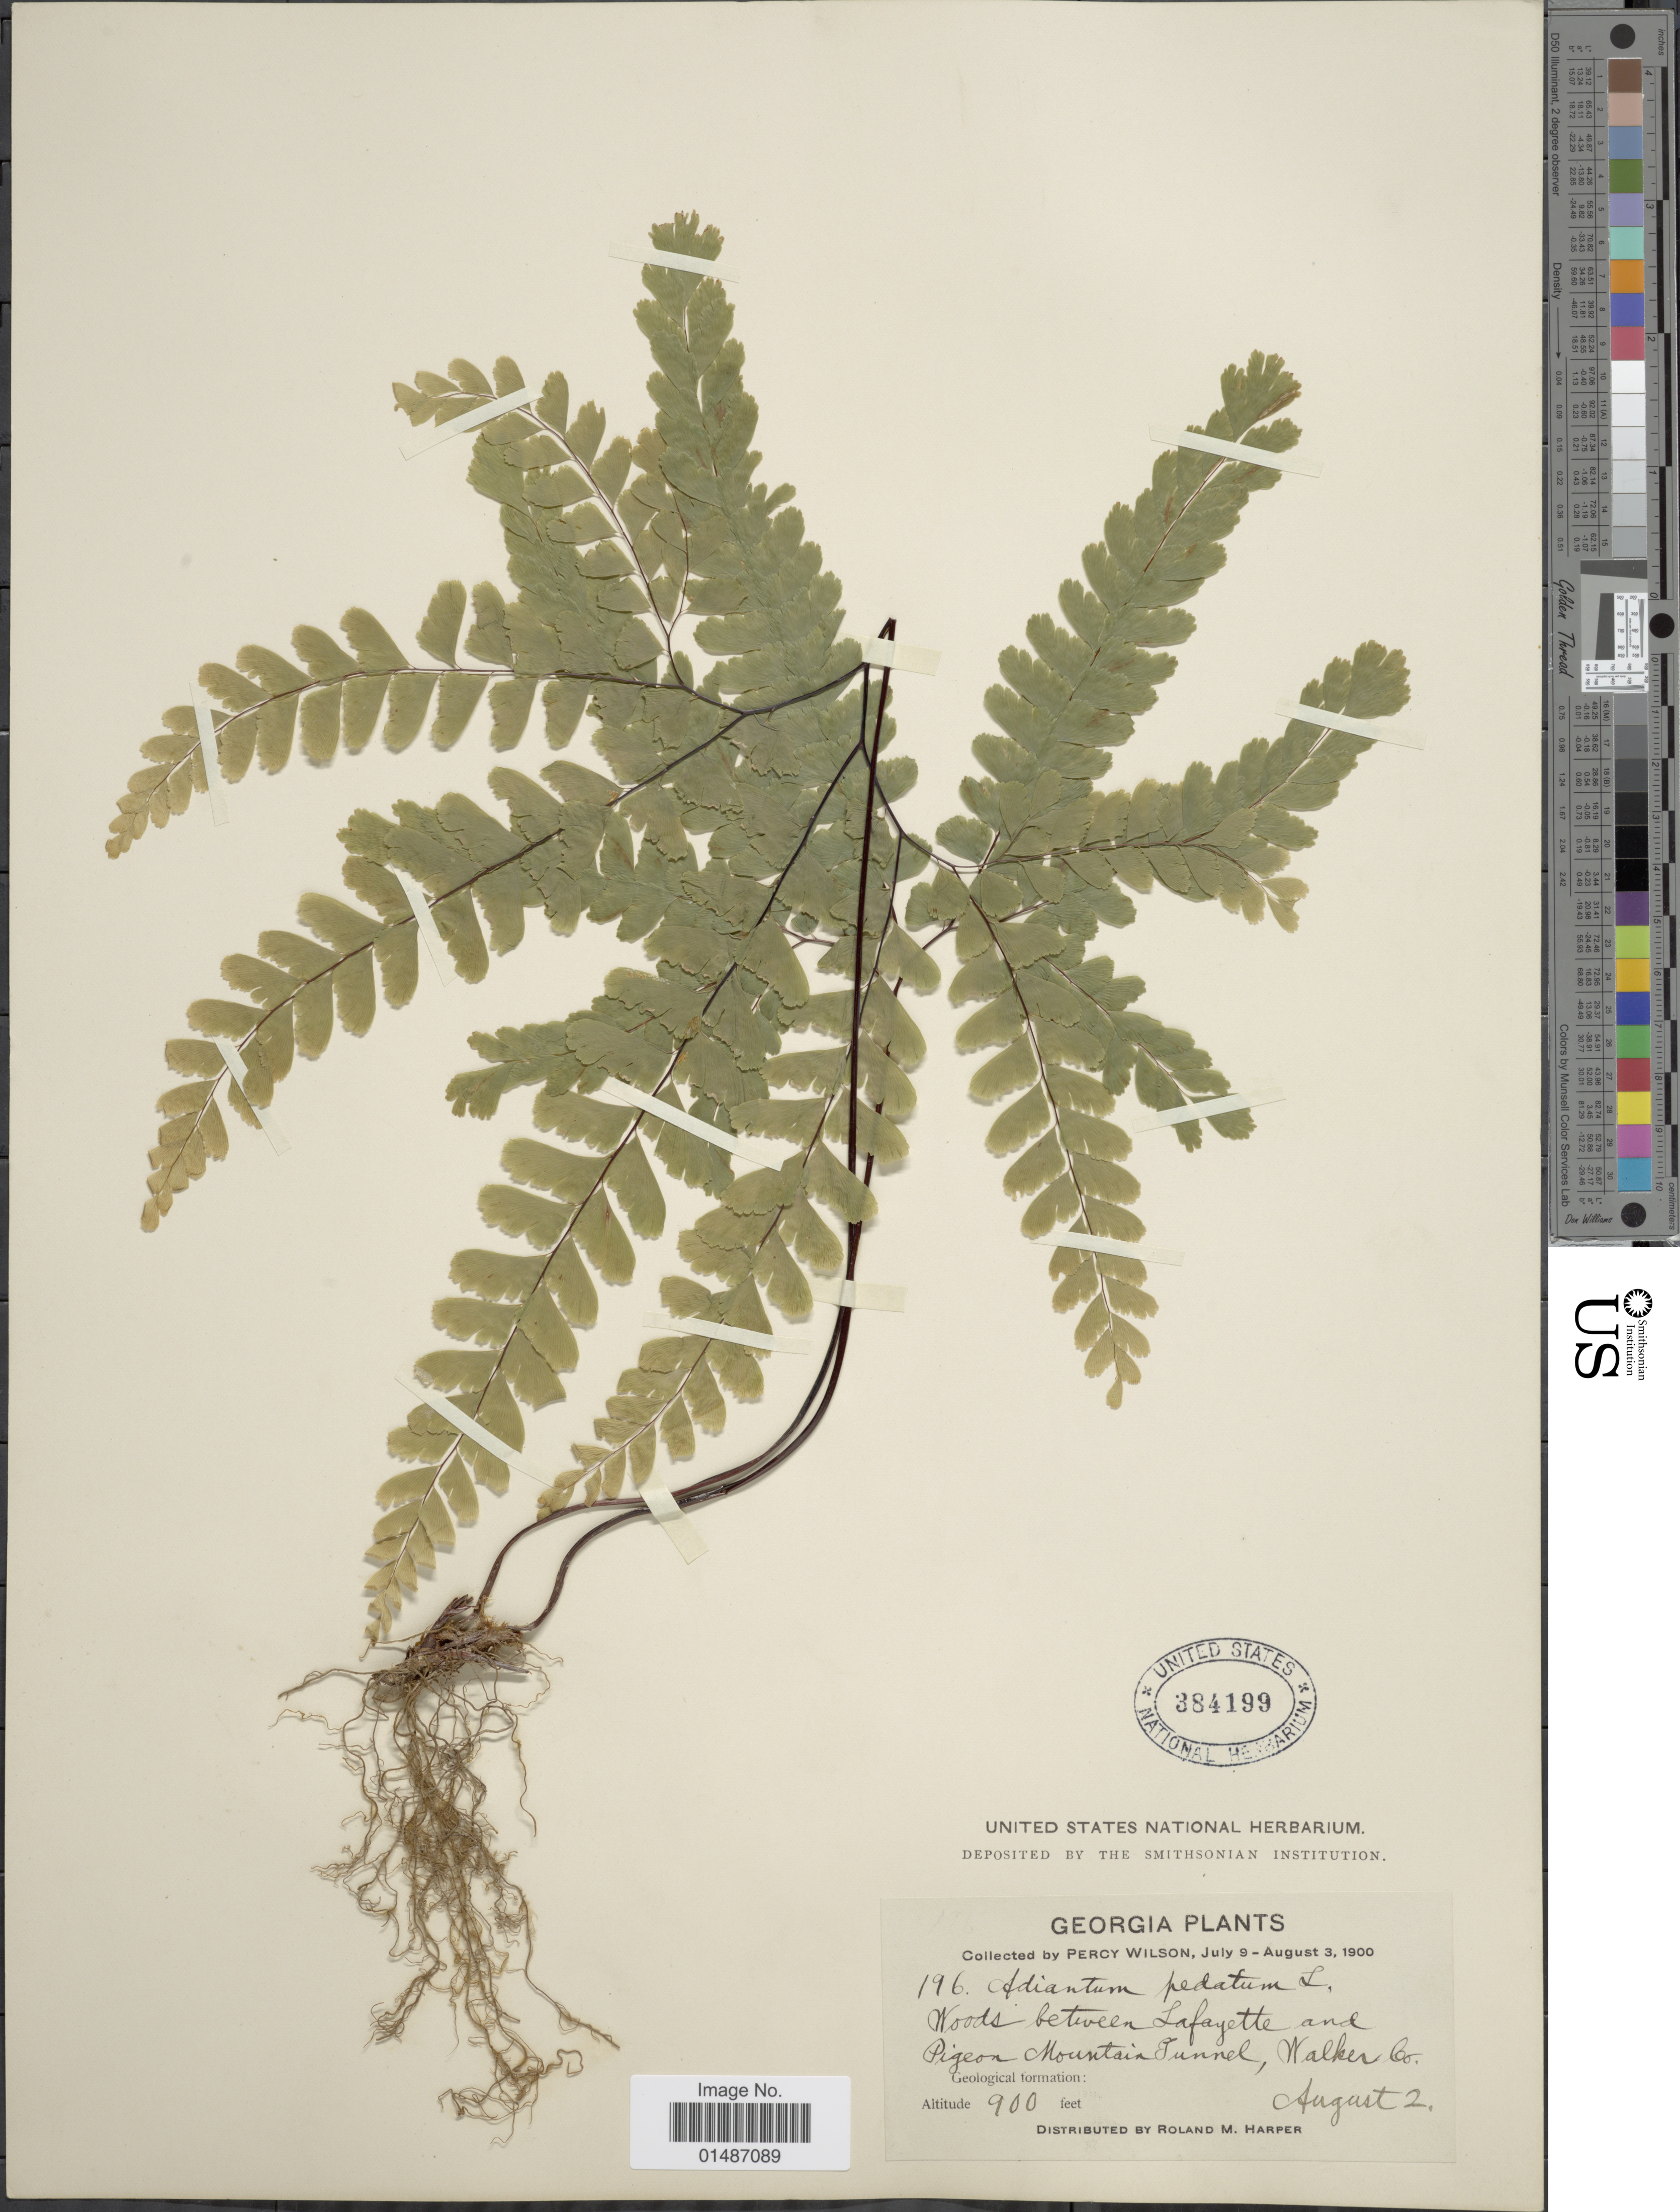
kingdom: Plantae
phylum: Tracheophyta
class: Polypodiopsida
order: Polypodiales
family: Pteridaceae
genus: Adiantum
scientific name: Adiantum pedatum var. pedatum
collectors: P. Wilson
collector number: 196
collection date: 1900-08-02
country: United States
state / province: Georgia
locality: Woods between Lafayette and Pigeon Mountain Tunnel, Walker Co.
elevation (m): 274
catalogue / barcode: US 384199